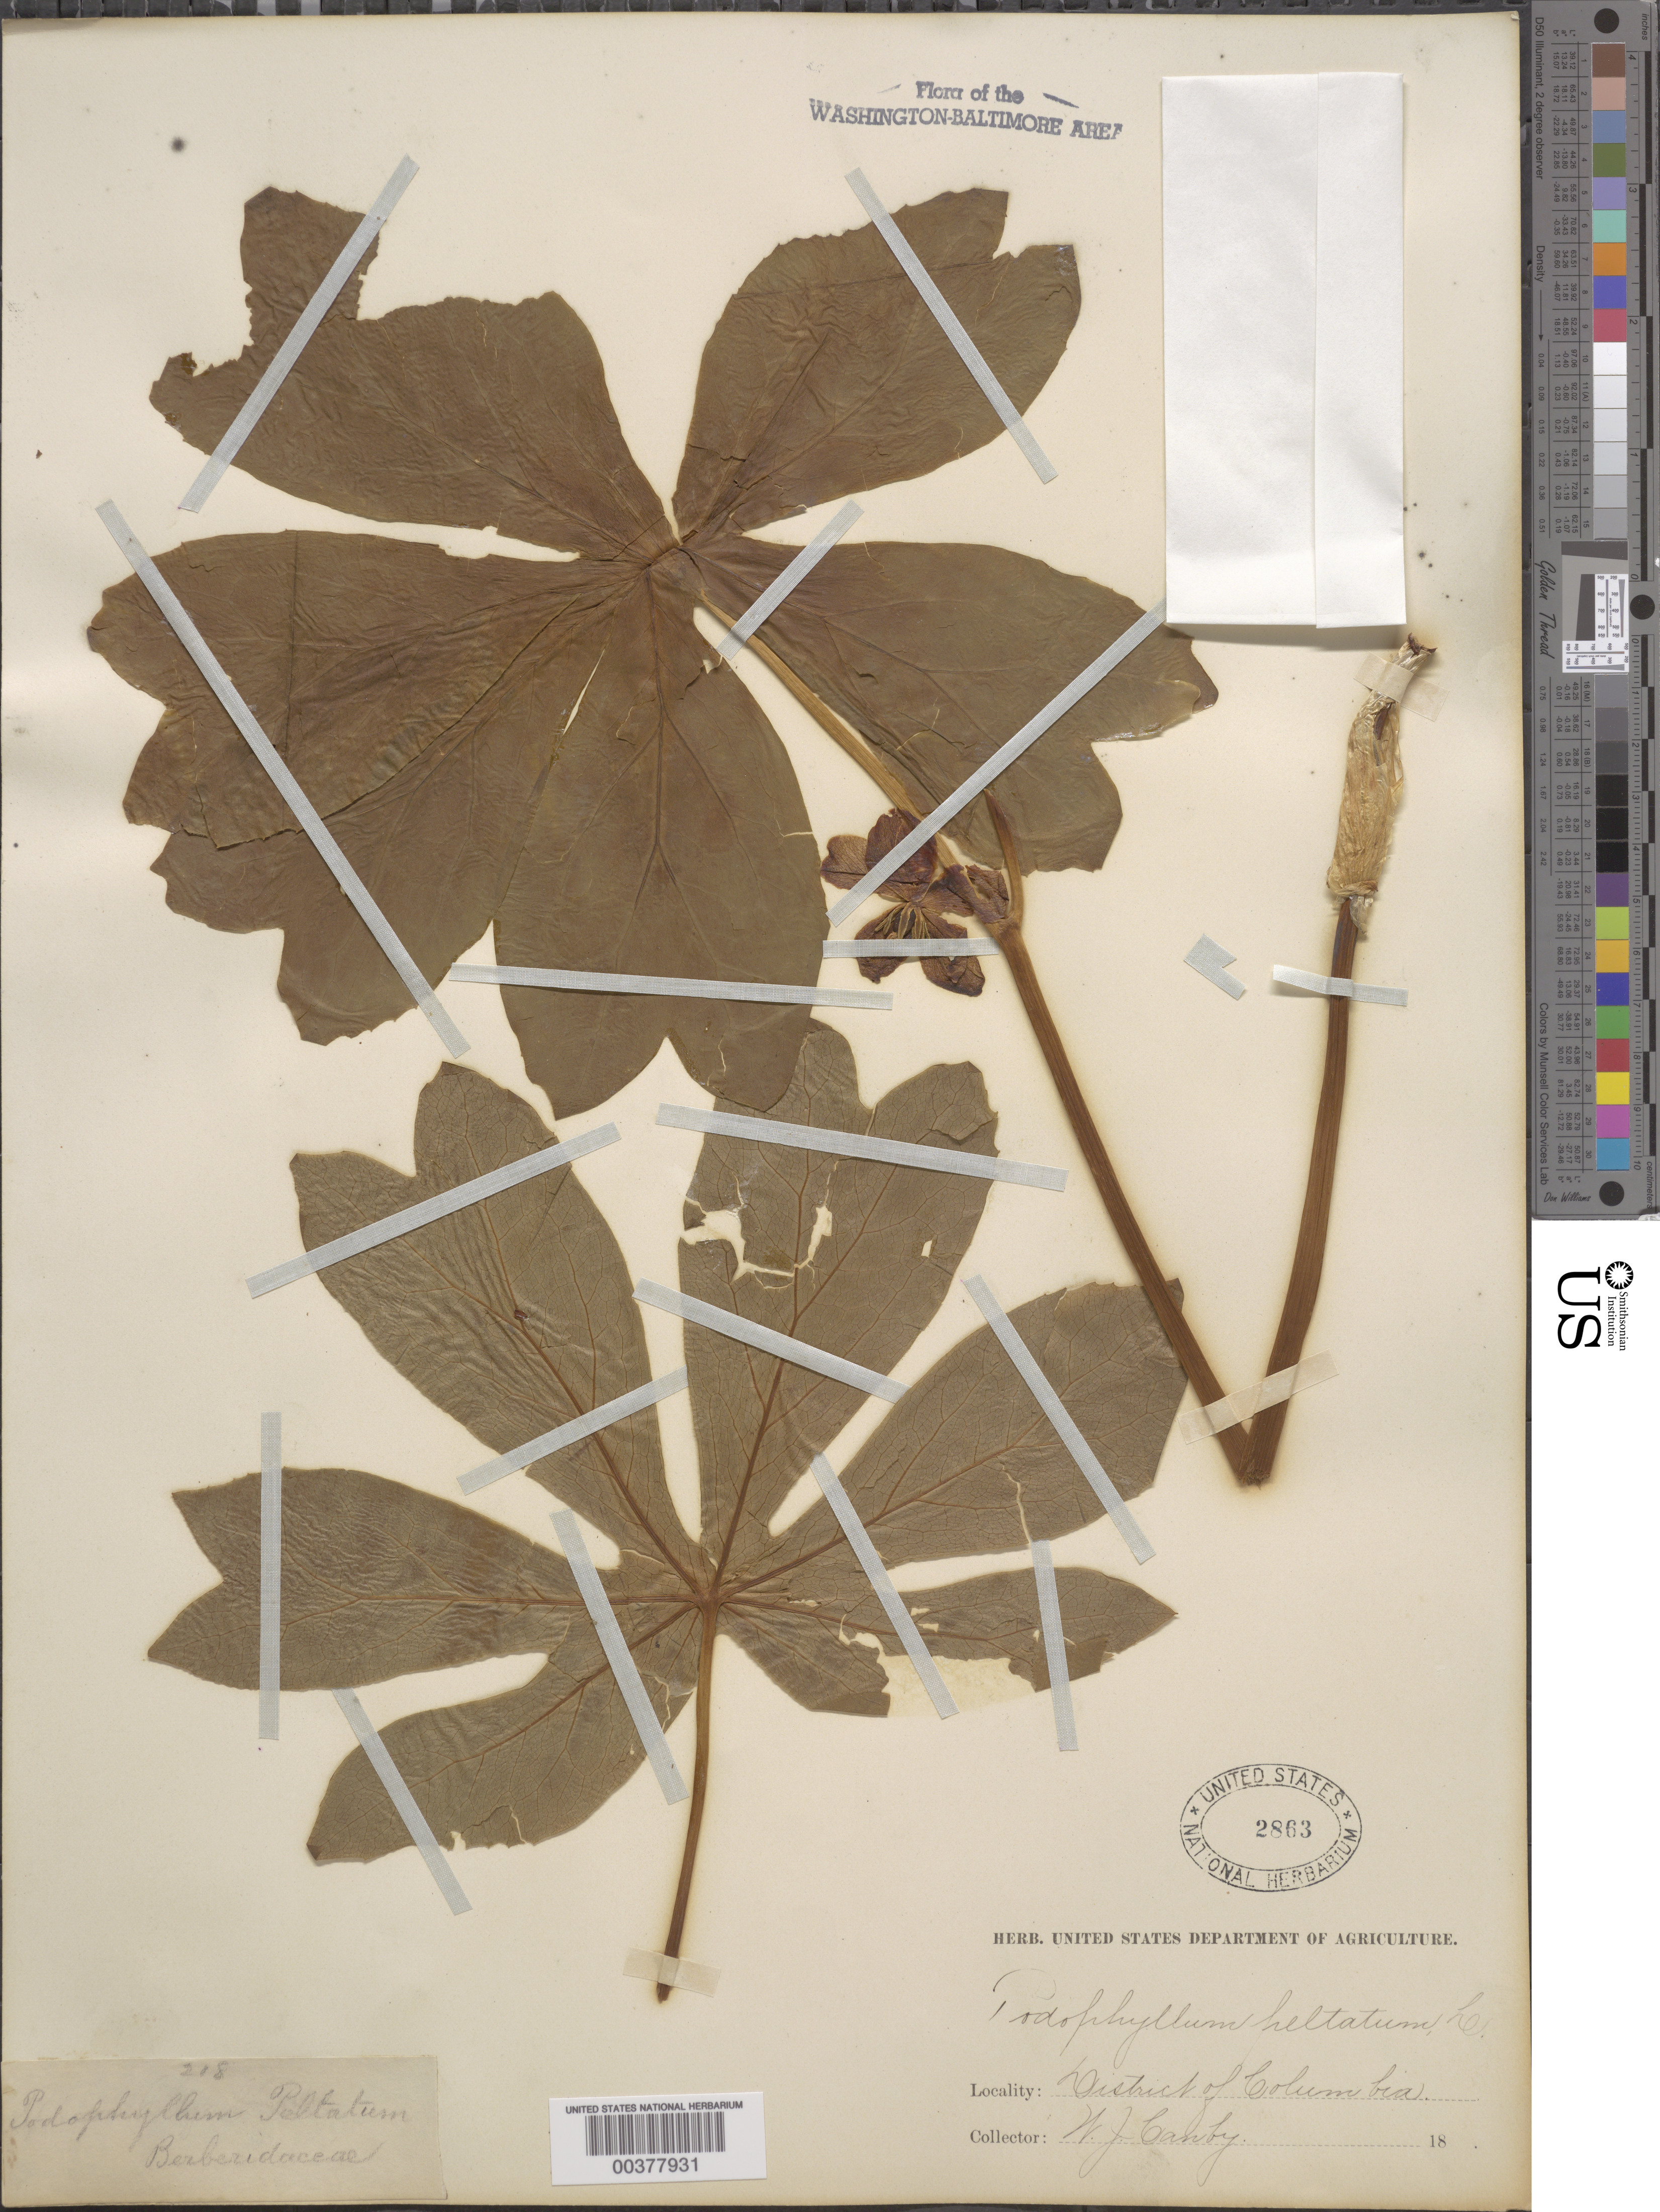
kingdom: Plantae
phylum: Tracheophyta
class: Magnoliopsida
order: Ranunculales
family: Berberidaceae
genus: Podophyllum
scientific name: Podophyllum peltatum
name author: L.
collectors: W. Canby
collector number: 218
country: United States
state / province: District of Columbia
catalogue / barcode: US 2863